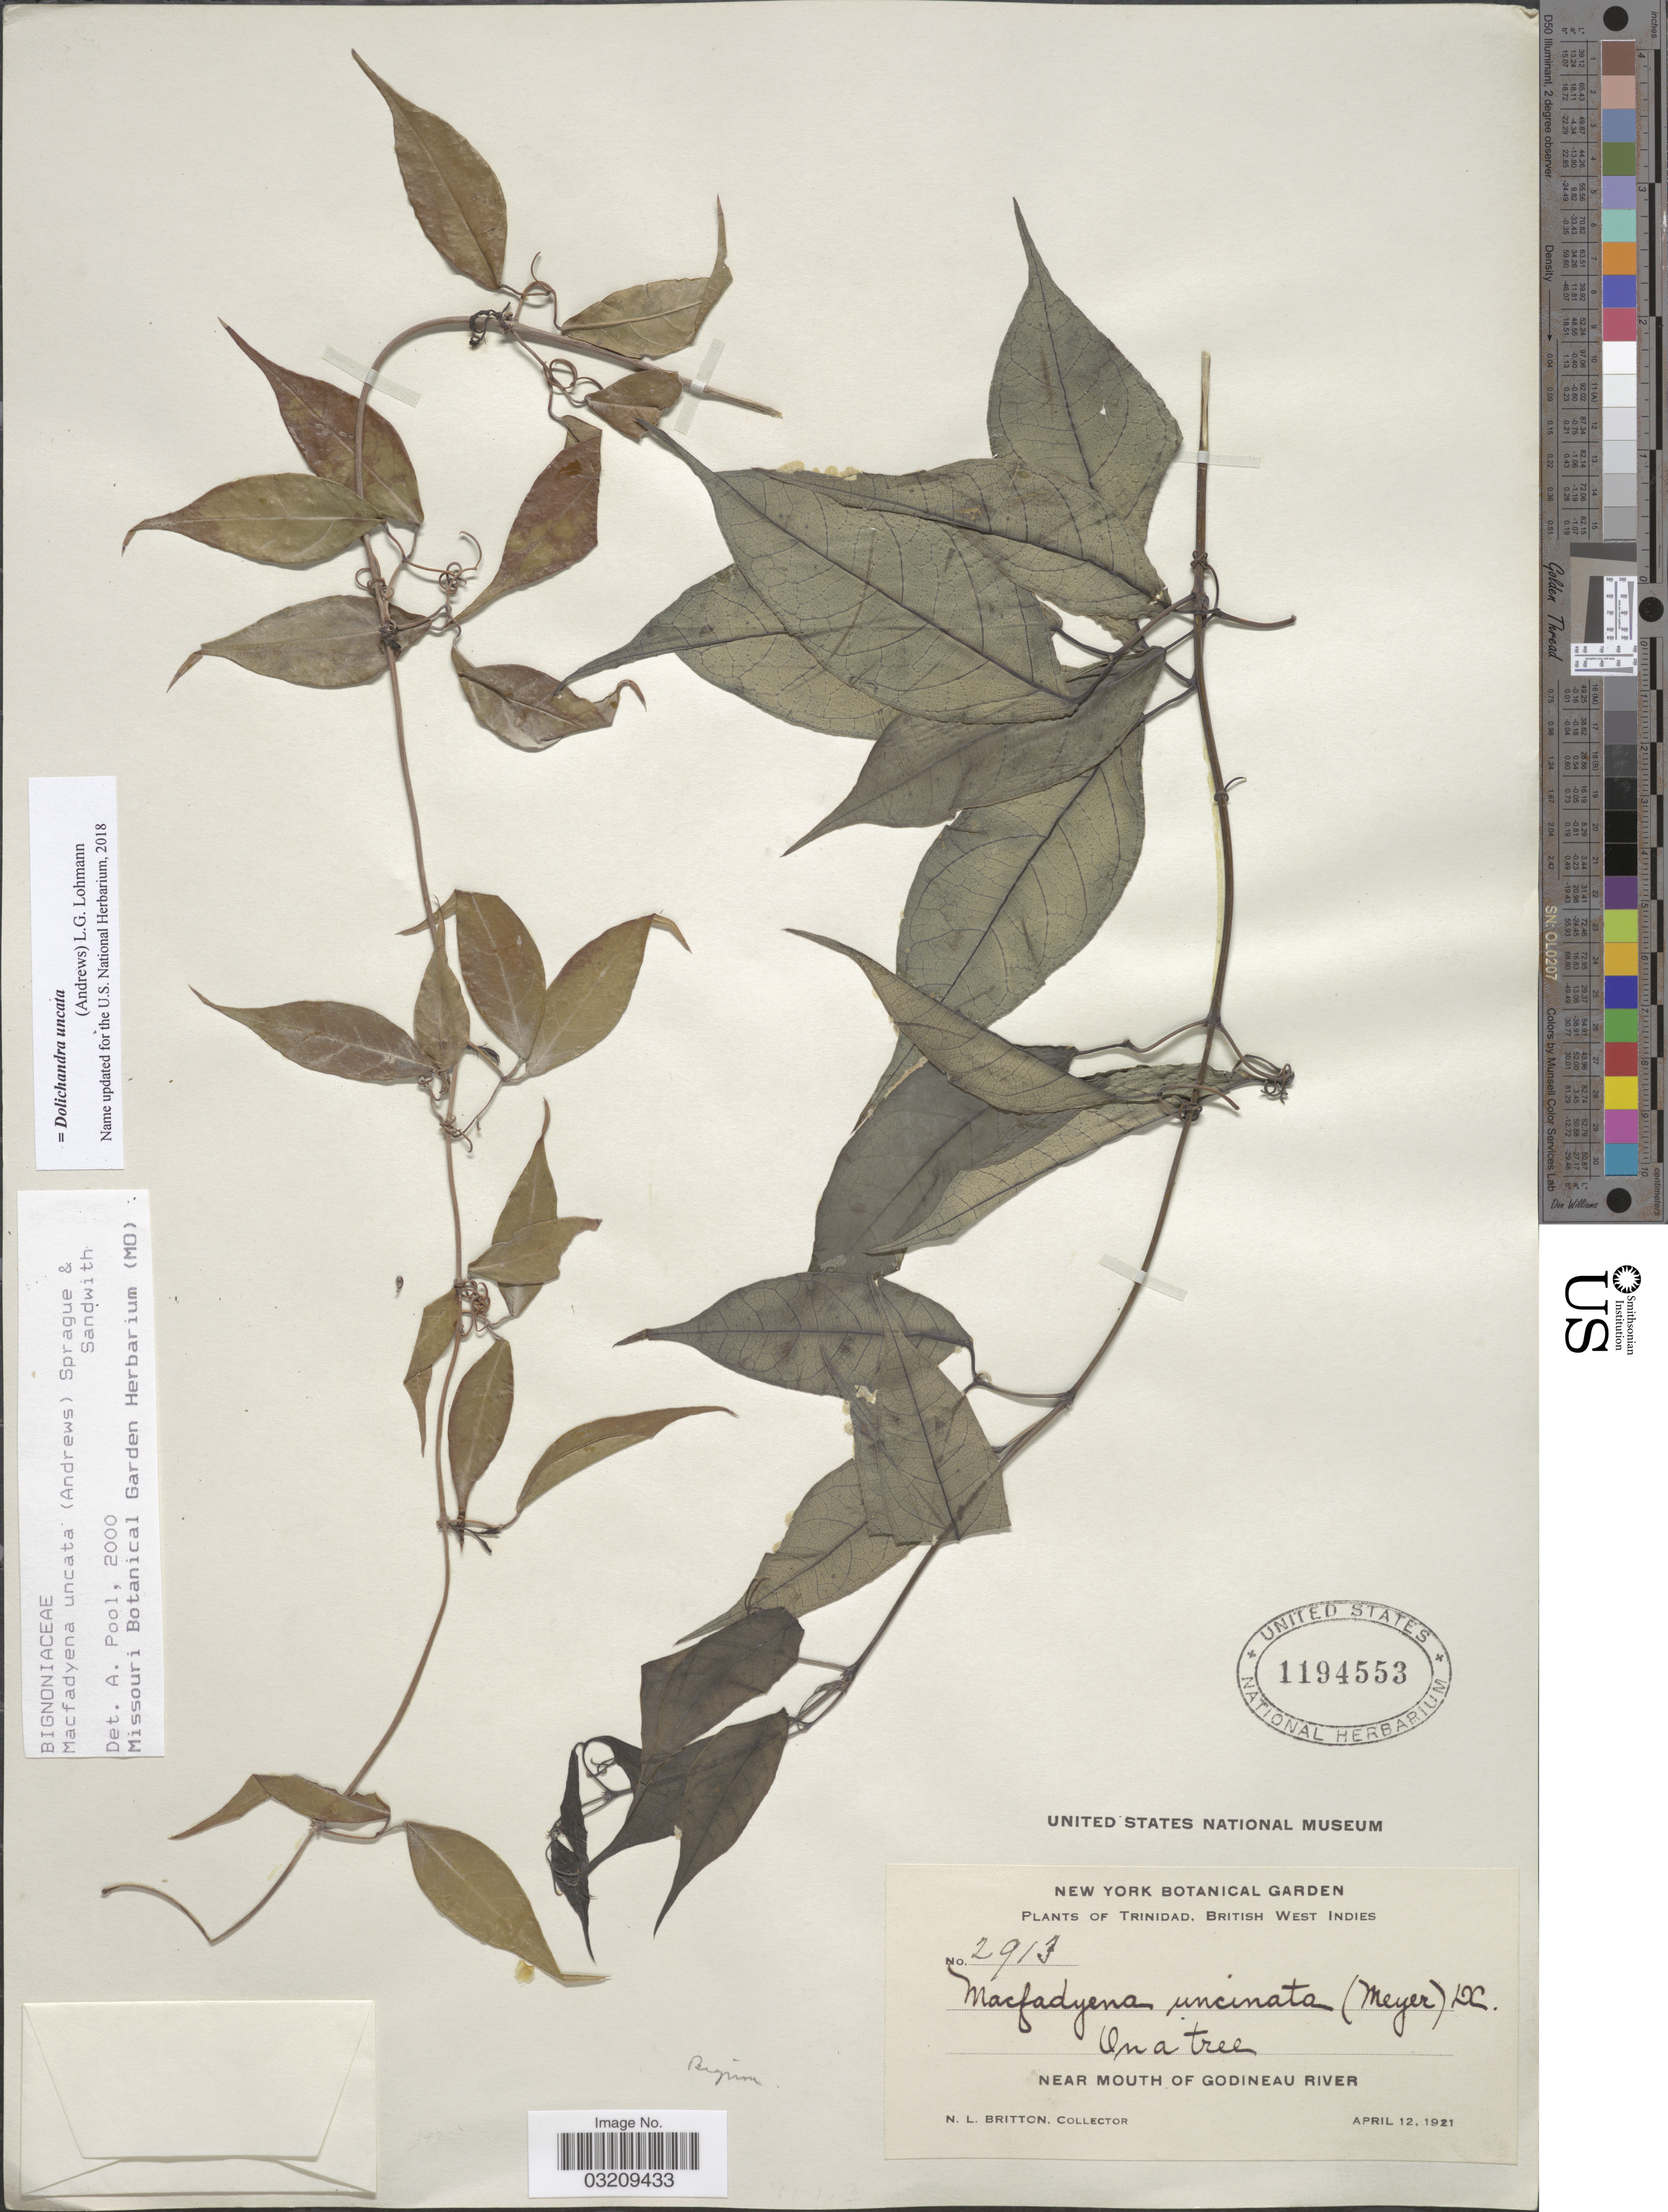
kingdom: Plantae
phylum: Tracheophyta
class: Magnoliopsida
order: Lamiales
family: Bignoniaceae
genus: Dolichandra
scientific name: Dolichandra uncata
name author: (Andrews) L.G. Lohmann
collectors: N. Britton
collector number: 2913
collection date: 1921-04-12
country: Trinidad and Tobago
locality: Trinidad, British West Indies. Near mouth of Godineau River.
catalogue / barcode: US 1194553